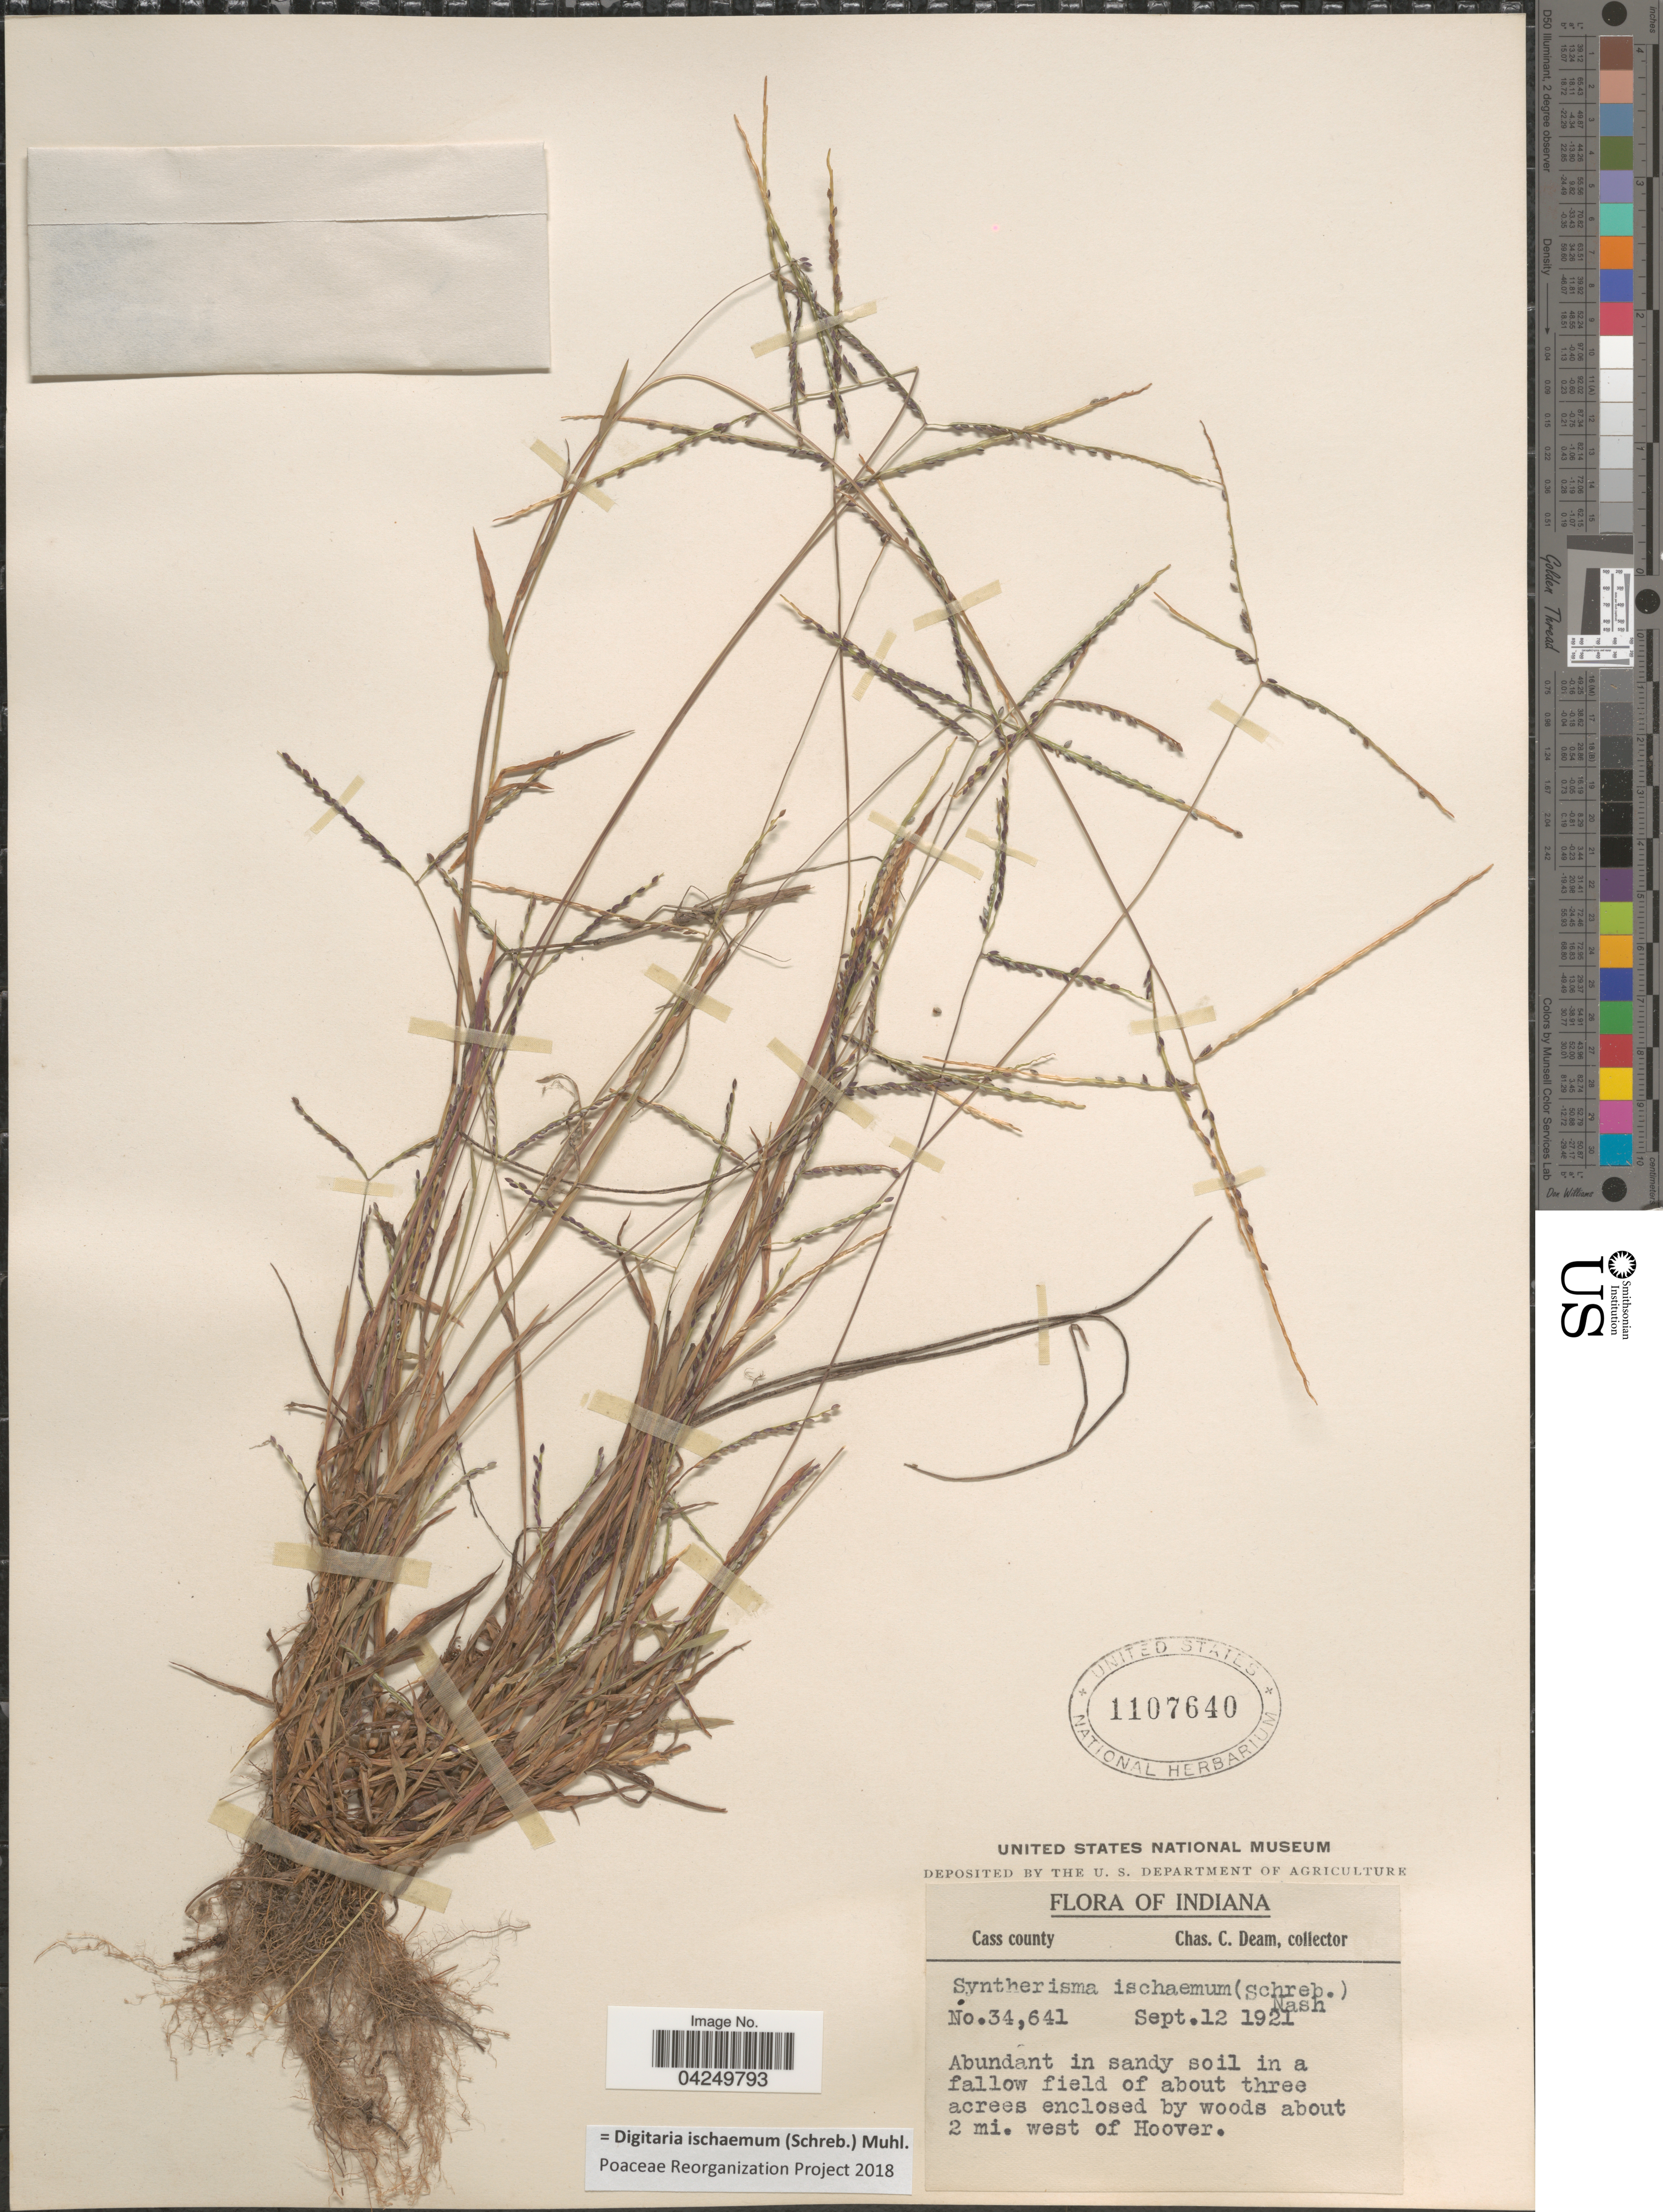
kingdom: Plantae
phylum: Tracheophyta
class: Liliopsida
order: Poales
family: Poaceae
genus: Digitaria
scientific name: Digitaria ischaemum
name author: (Schreber) Schreber ex Muhl.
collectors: C. C. Deam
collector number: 34641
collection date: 1921-09-12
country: United States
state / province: Indiana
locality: Cass county. Abundant in sandy soil in a fallow field of about three acrees enclosed by woods about 2 mi. west of Hoover.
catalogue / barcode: US 1107640